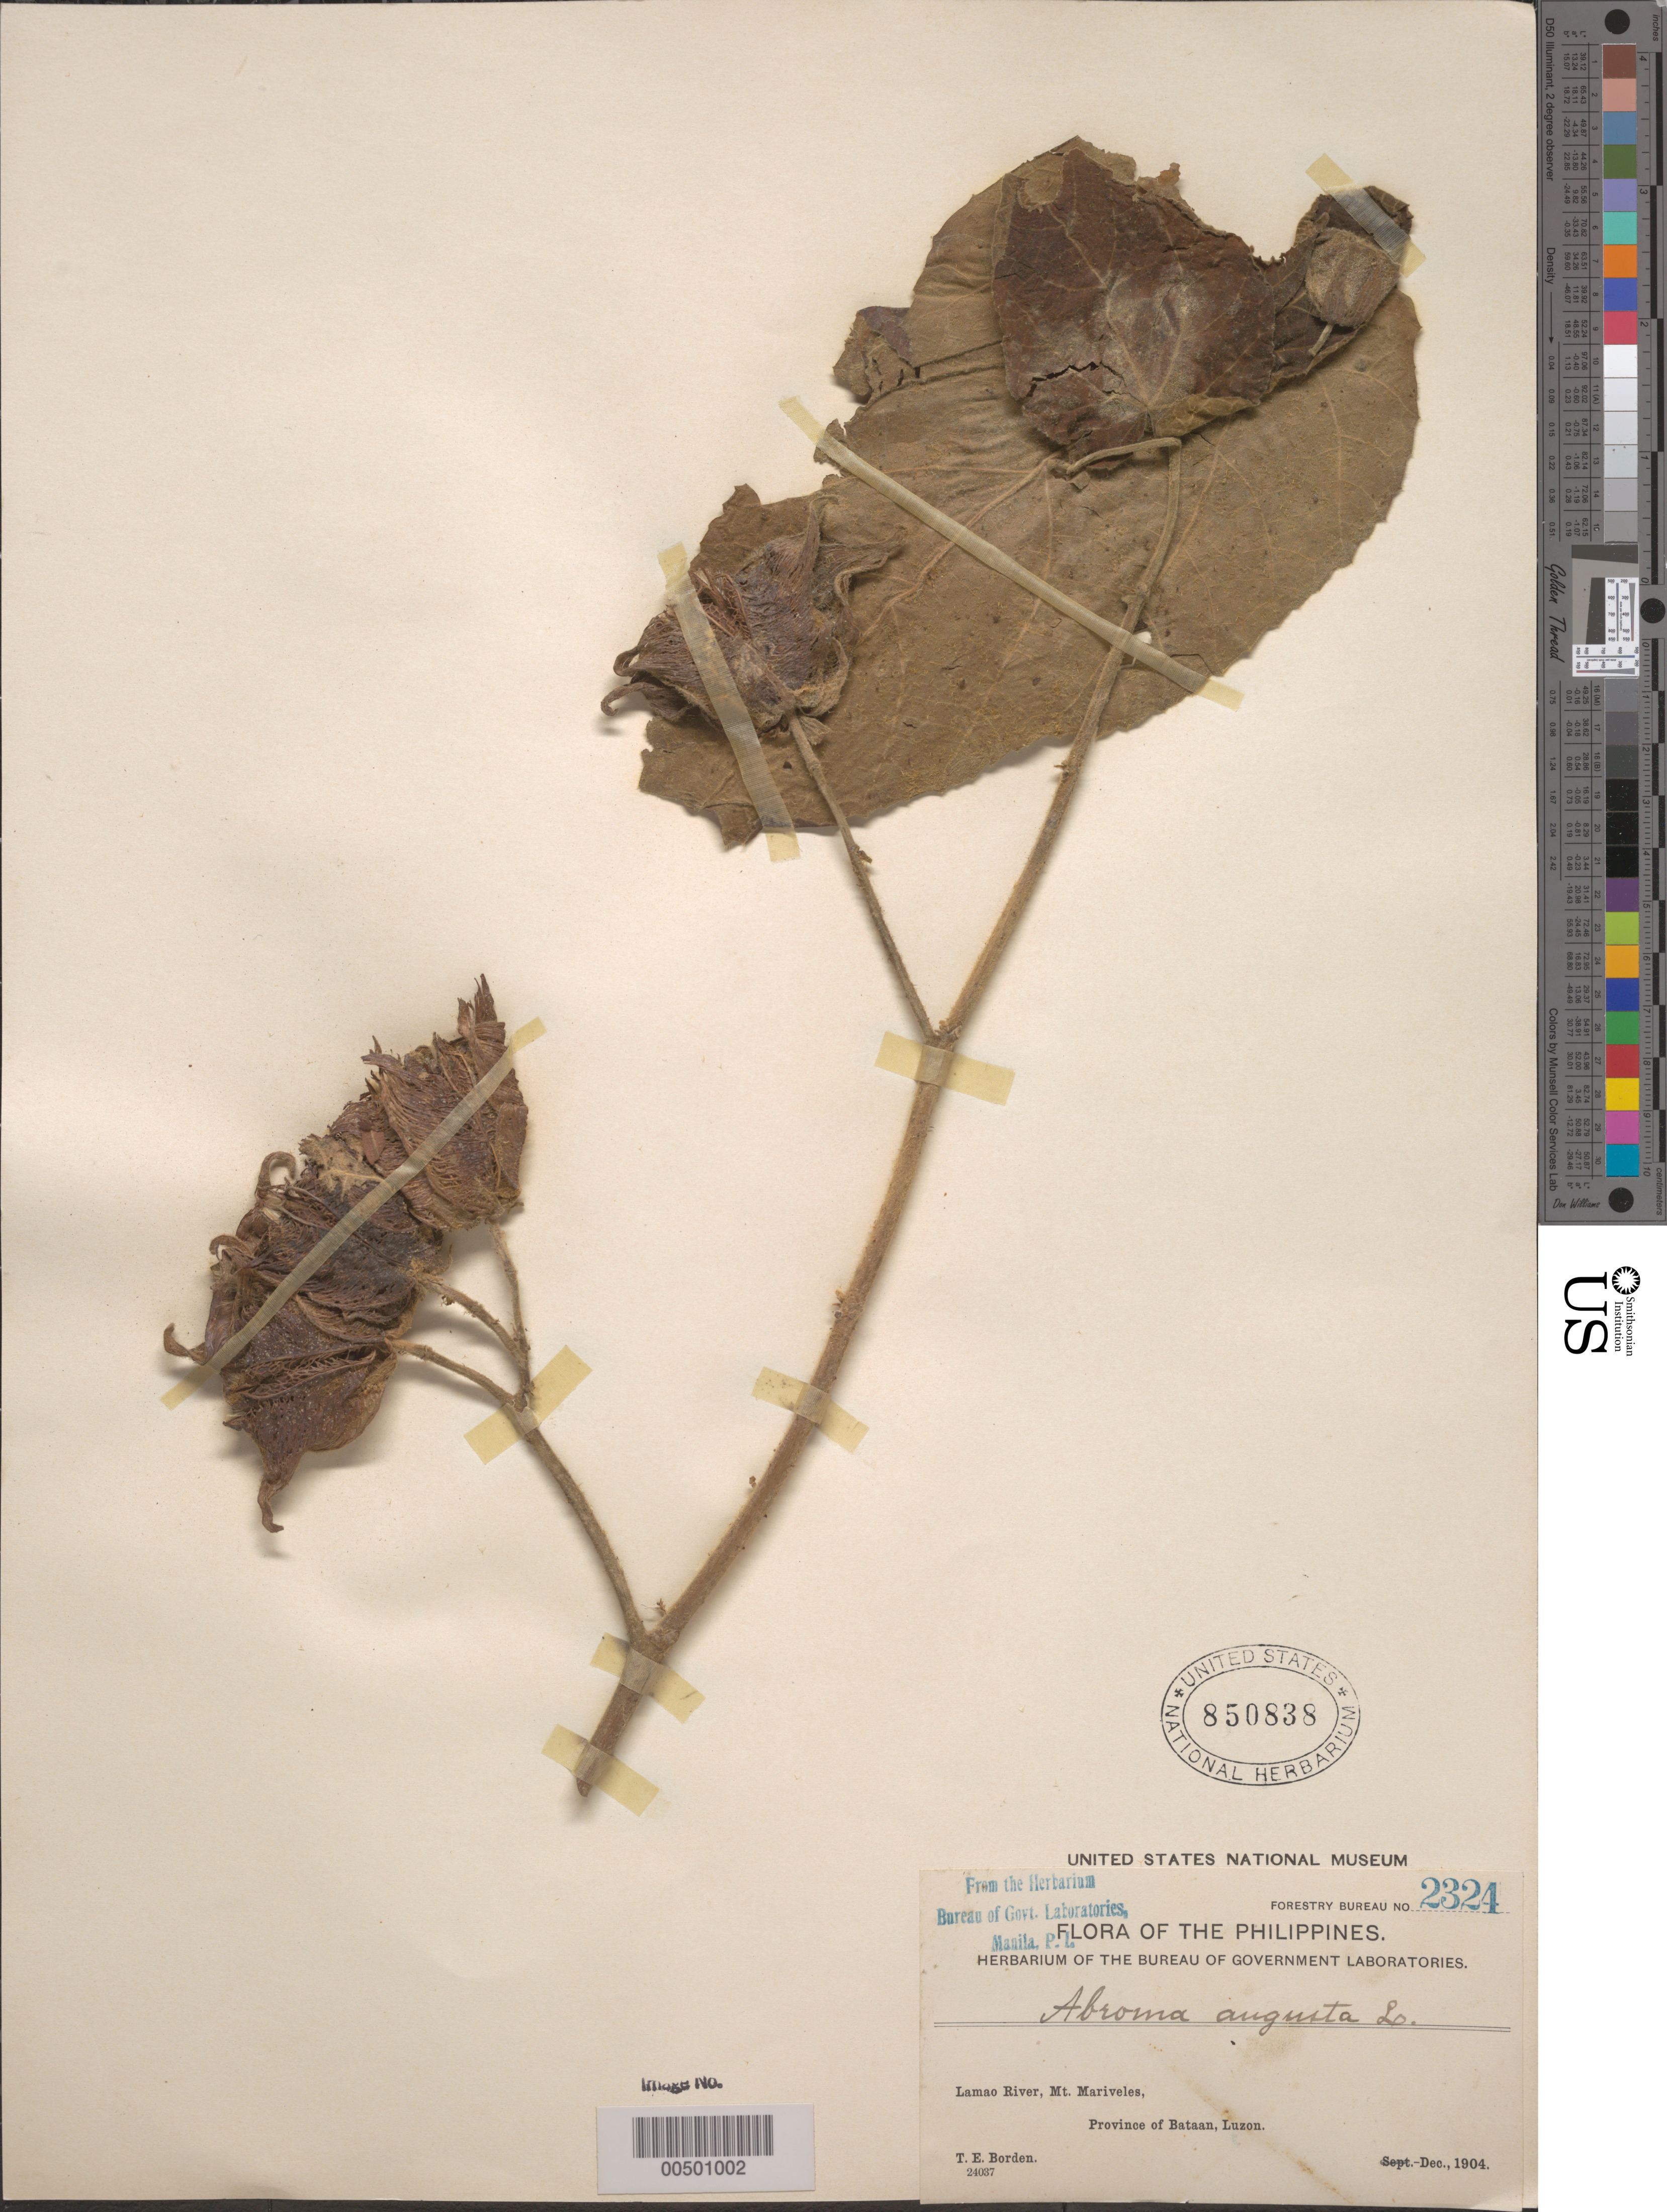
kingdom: Plantae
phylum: Tracheophyta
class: Magnoliopsida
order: Malvales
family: Malvaceae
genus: Abroma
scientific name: Abroma augusta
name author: (L.) L. f.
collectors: T. E. Borden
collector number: For. Bur. 2324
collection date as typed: Dec 1904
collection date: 1904-12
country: Philippines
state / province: Central Luzon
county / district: Bataan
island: Luzon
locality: Lamao River, Mt. Mariveles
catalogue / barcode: US 850838